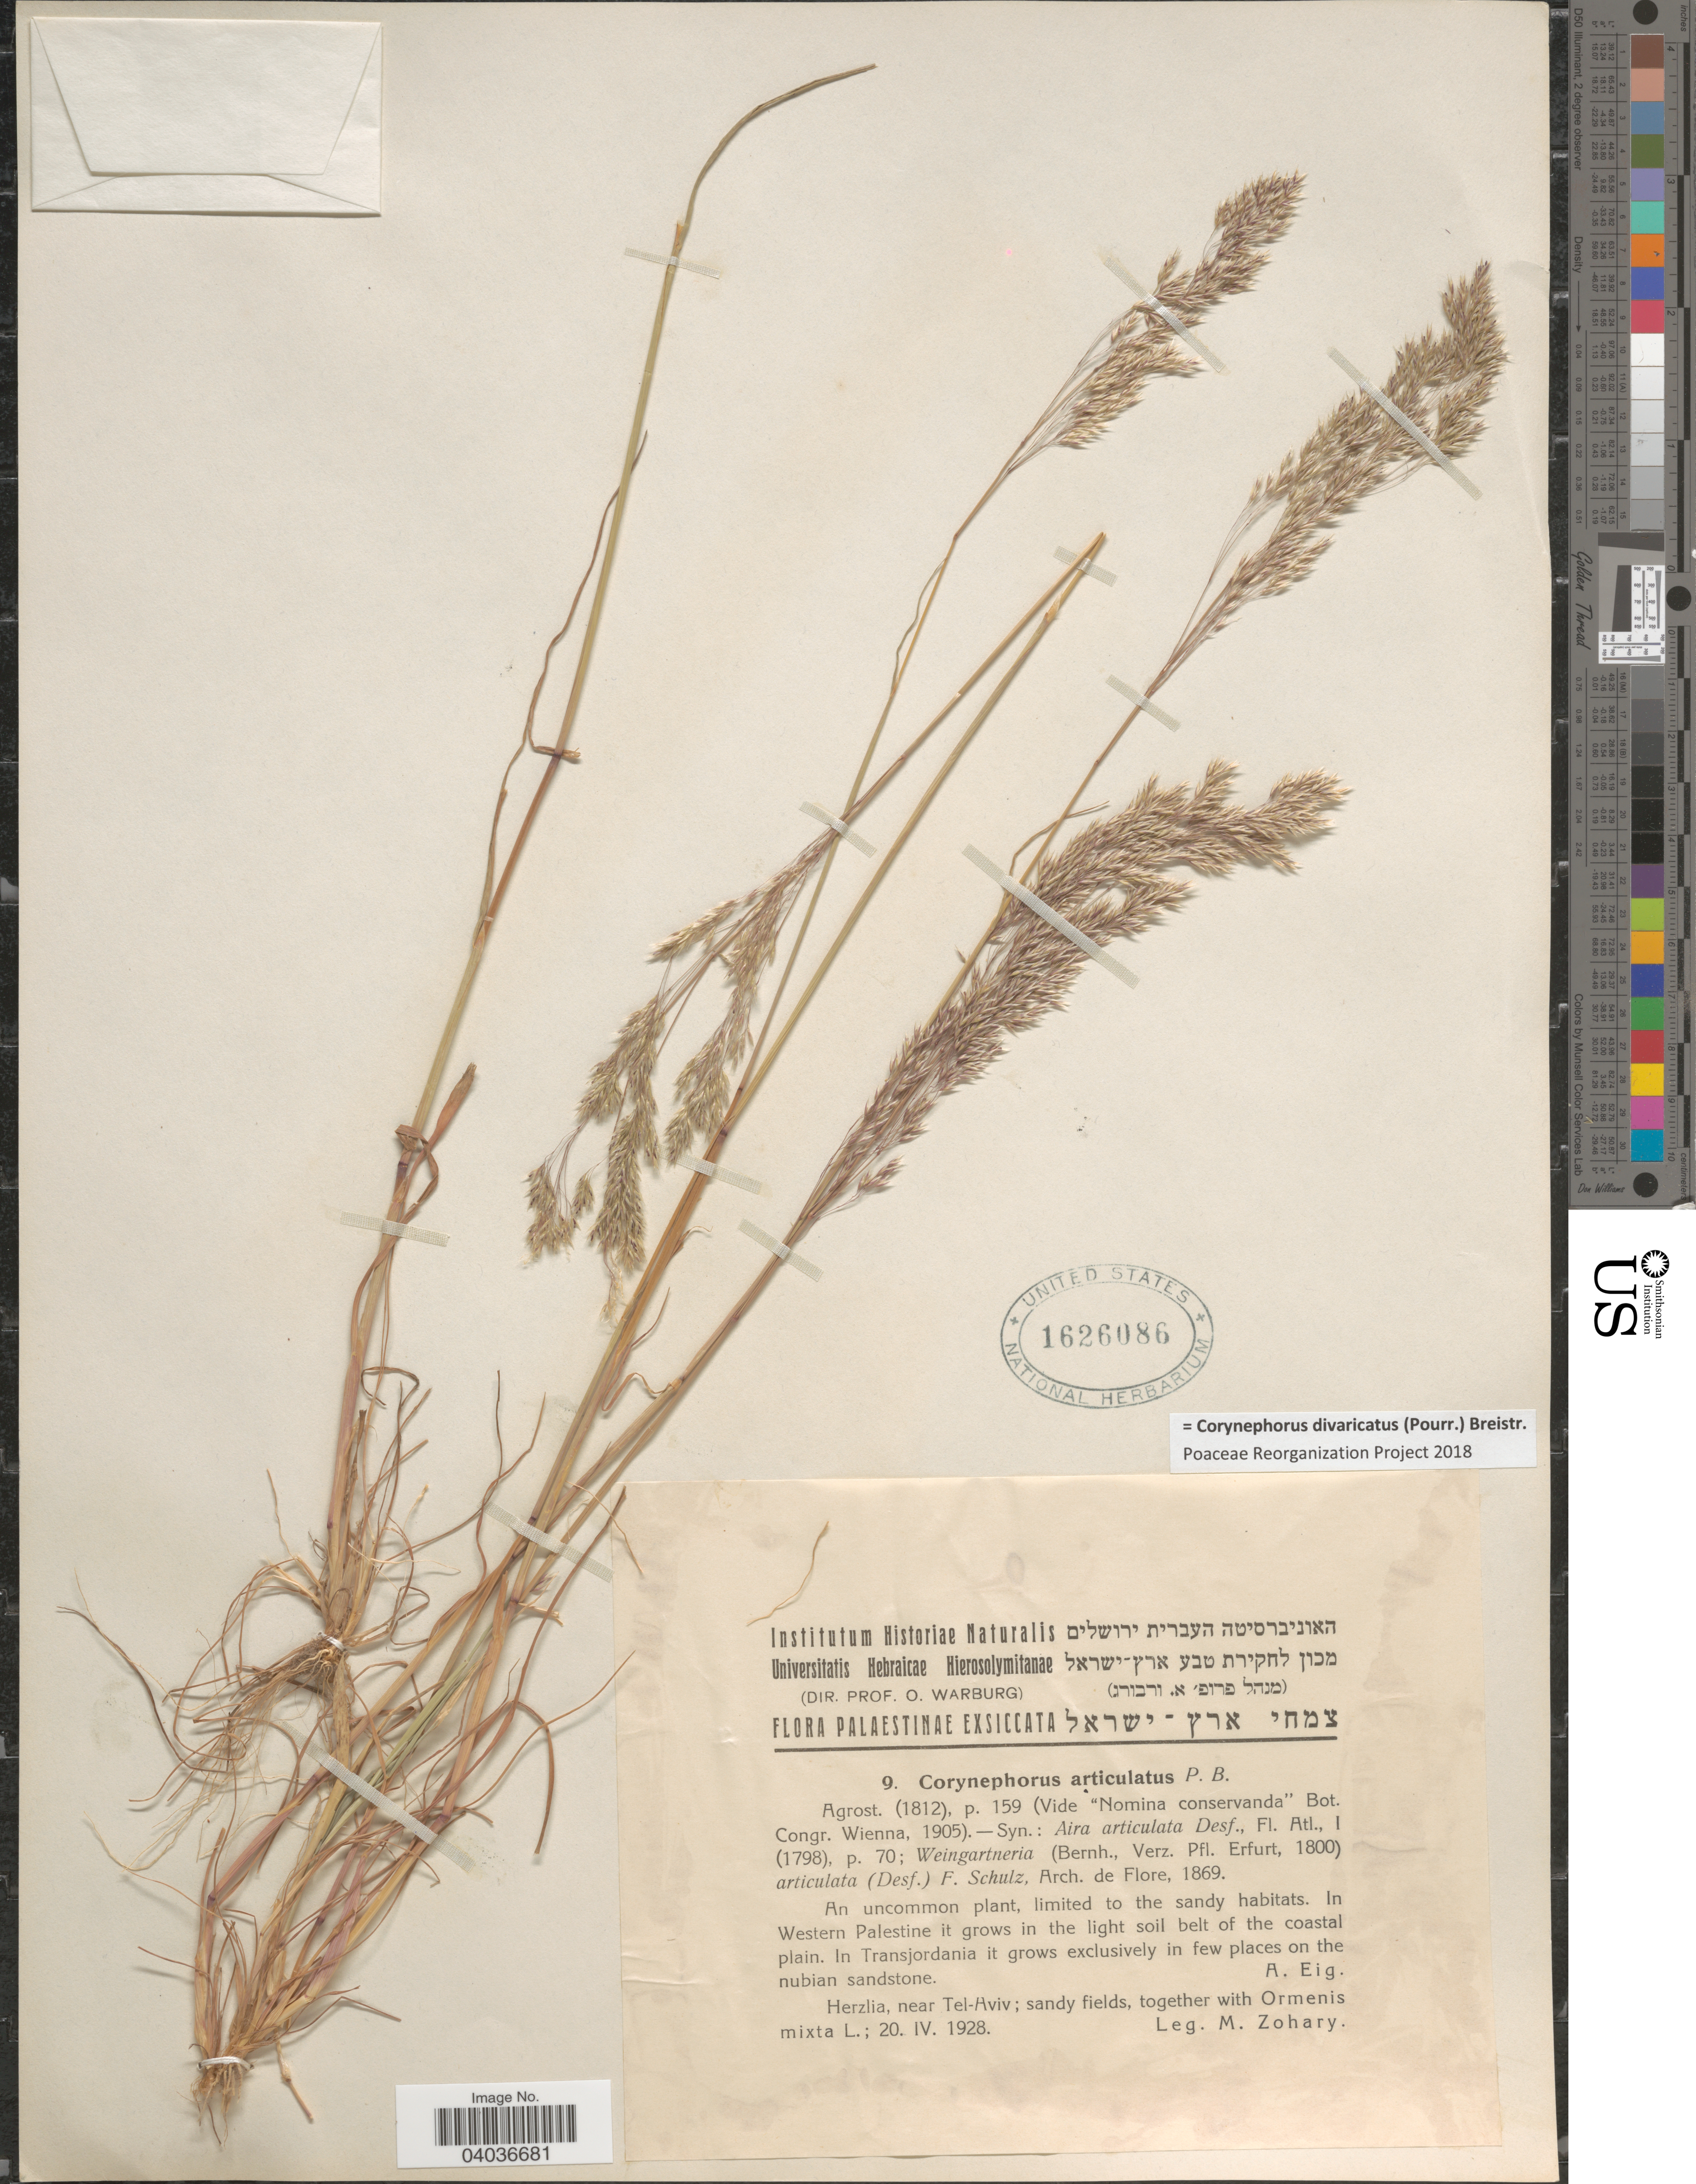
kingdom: Plantae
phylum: Tracheophyta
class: Liliopsida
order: Poales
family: Poaceae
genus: Corynephorus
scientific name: Corynephorus divaricatus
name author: (Pourr.) Breistroffer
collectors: M. Zohary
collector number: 9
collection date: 1928-04-20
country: Israel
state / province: Tel Aviv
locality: Palaestinae. Herzlia, near Tel-Aviv.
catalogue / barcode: US 1626086